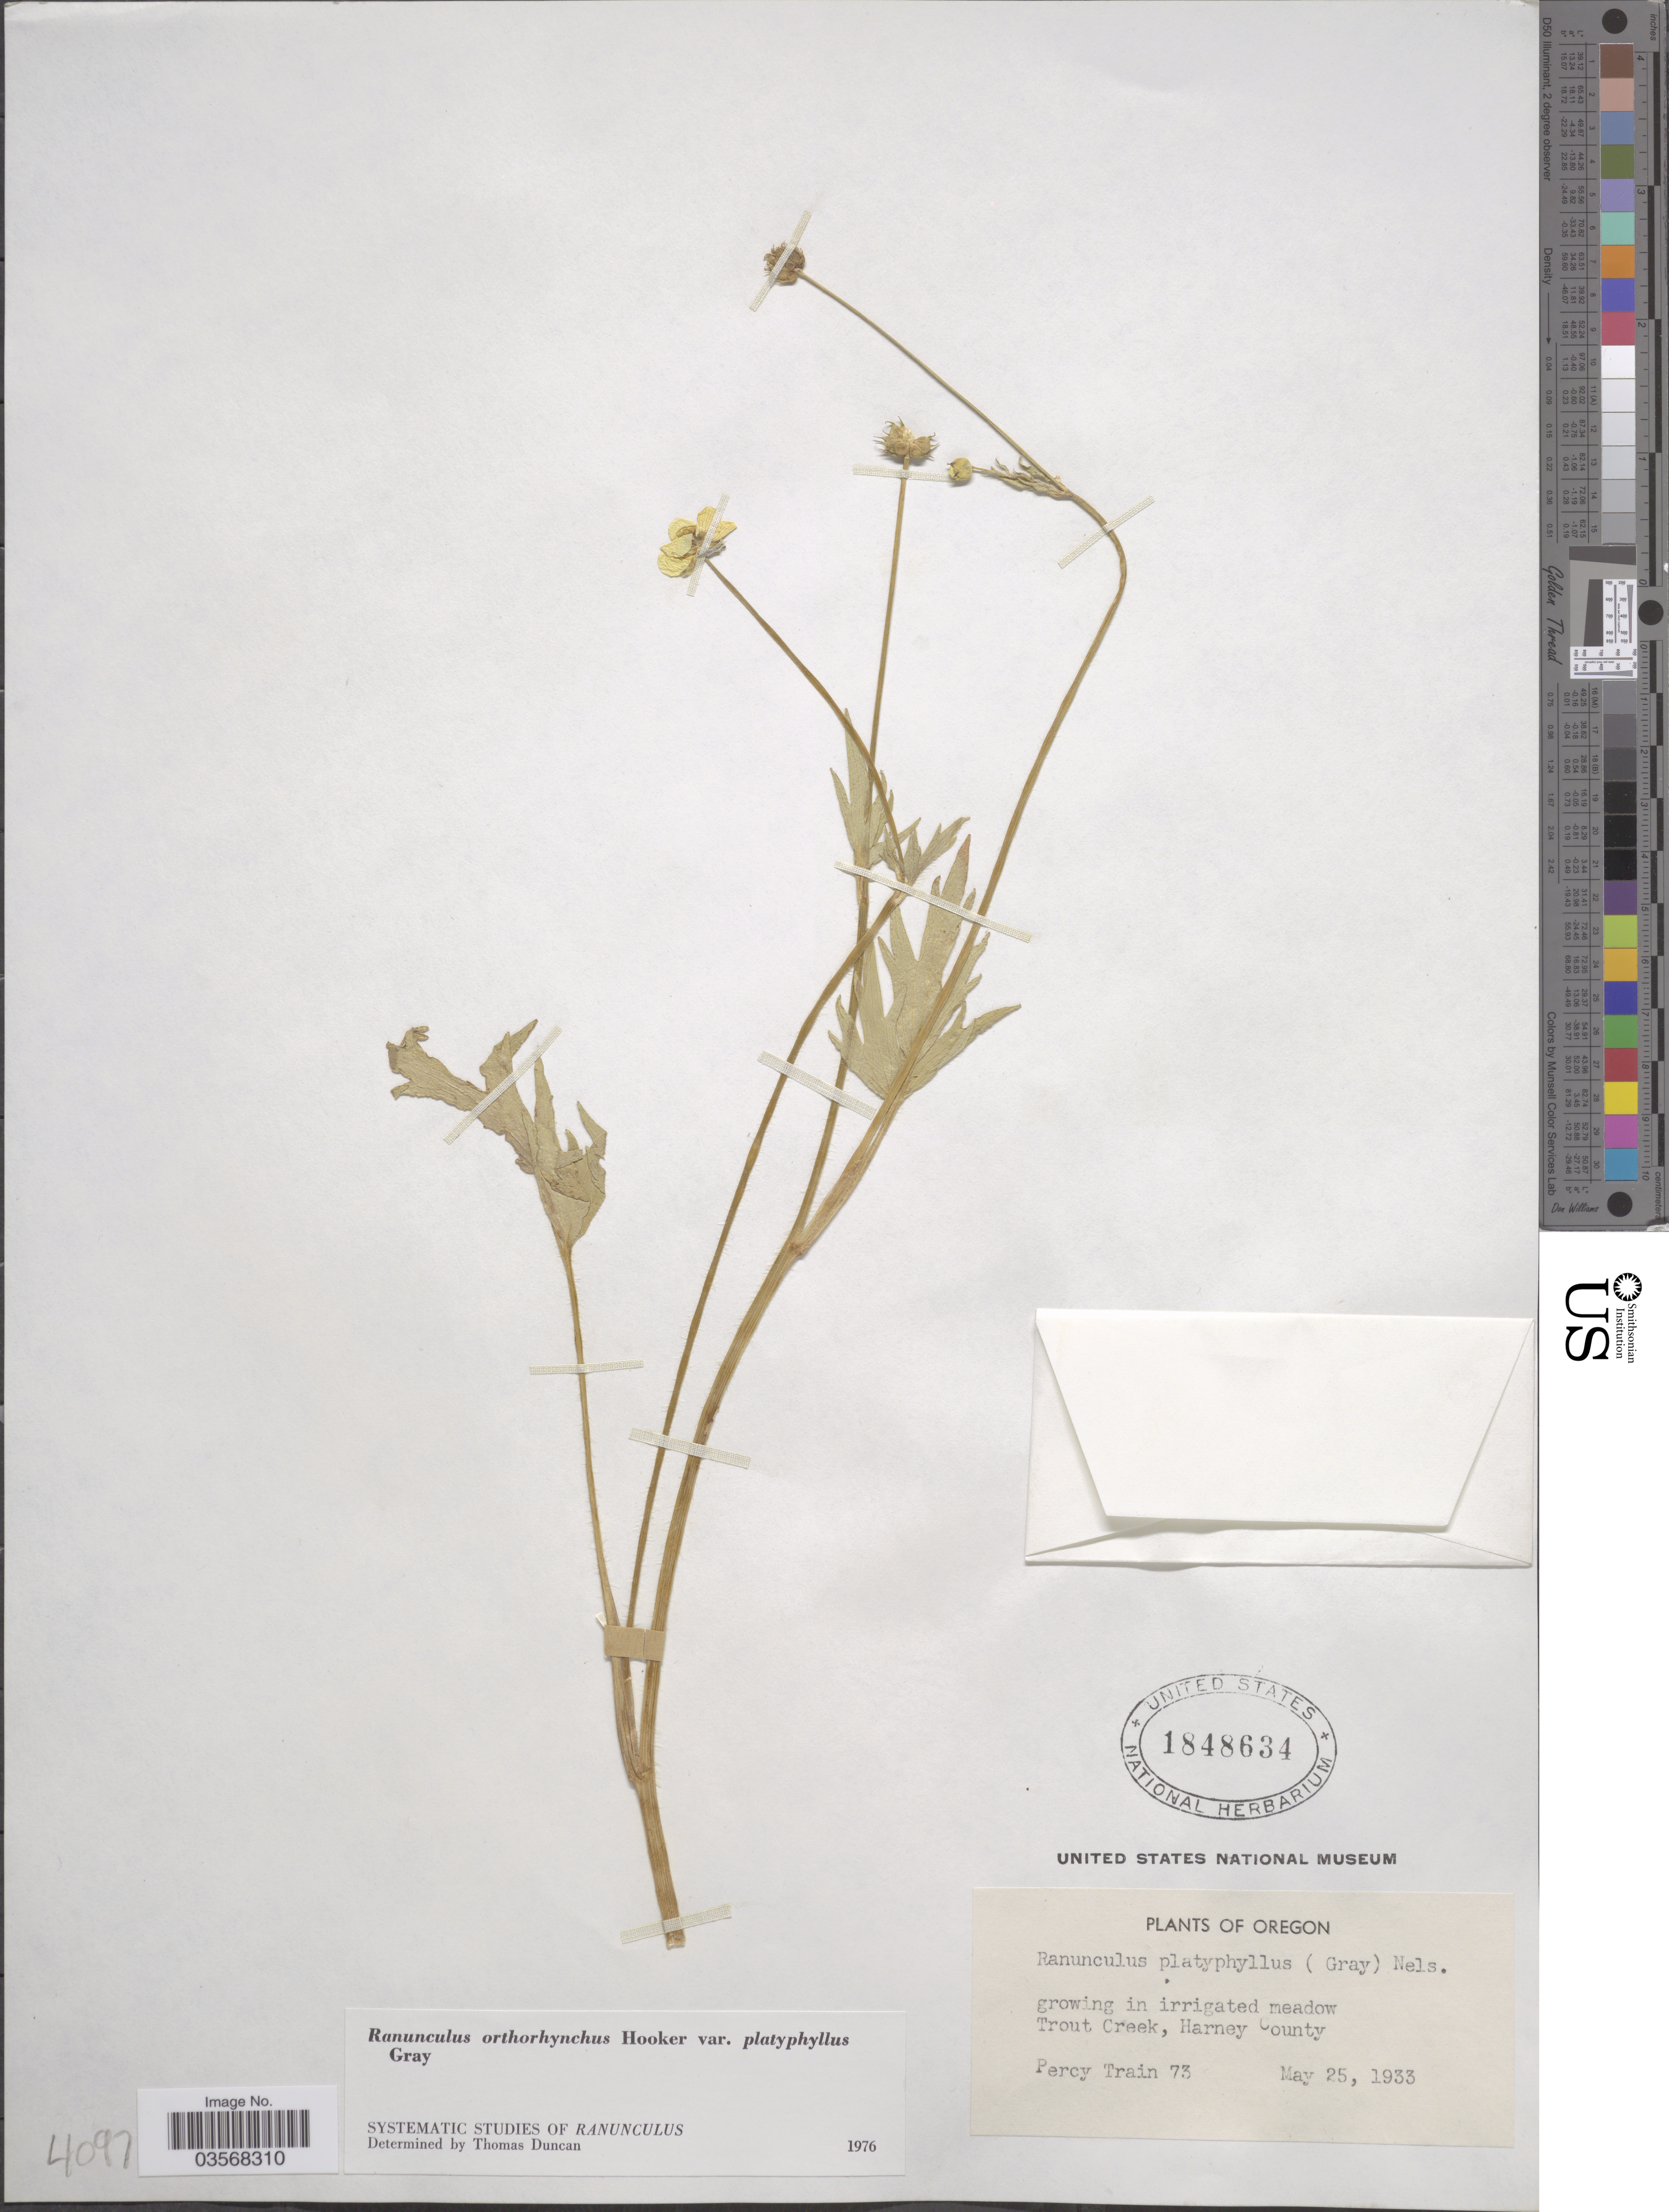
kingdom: Plantae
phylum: Tracheophyta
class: Magnoliopsida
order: Ranunculales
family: Ranunculaceae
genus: Ranunculus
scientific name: Ranunculus orthorhynchus var. platyphyllus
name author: A. Gray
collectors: P. Train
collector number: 73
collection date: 1933-05-25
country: United States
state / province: Oregon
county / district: Harney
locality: Trout Creek, Harney County.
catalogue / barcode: US 1848634